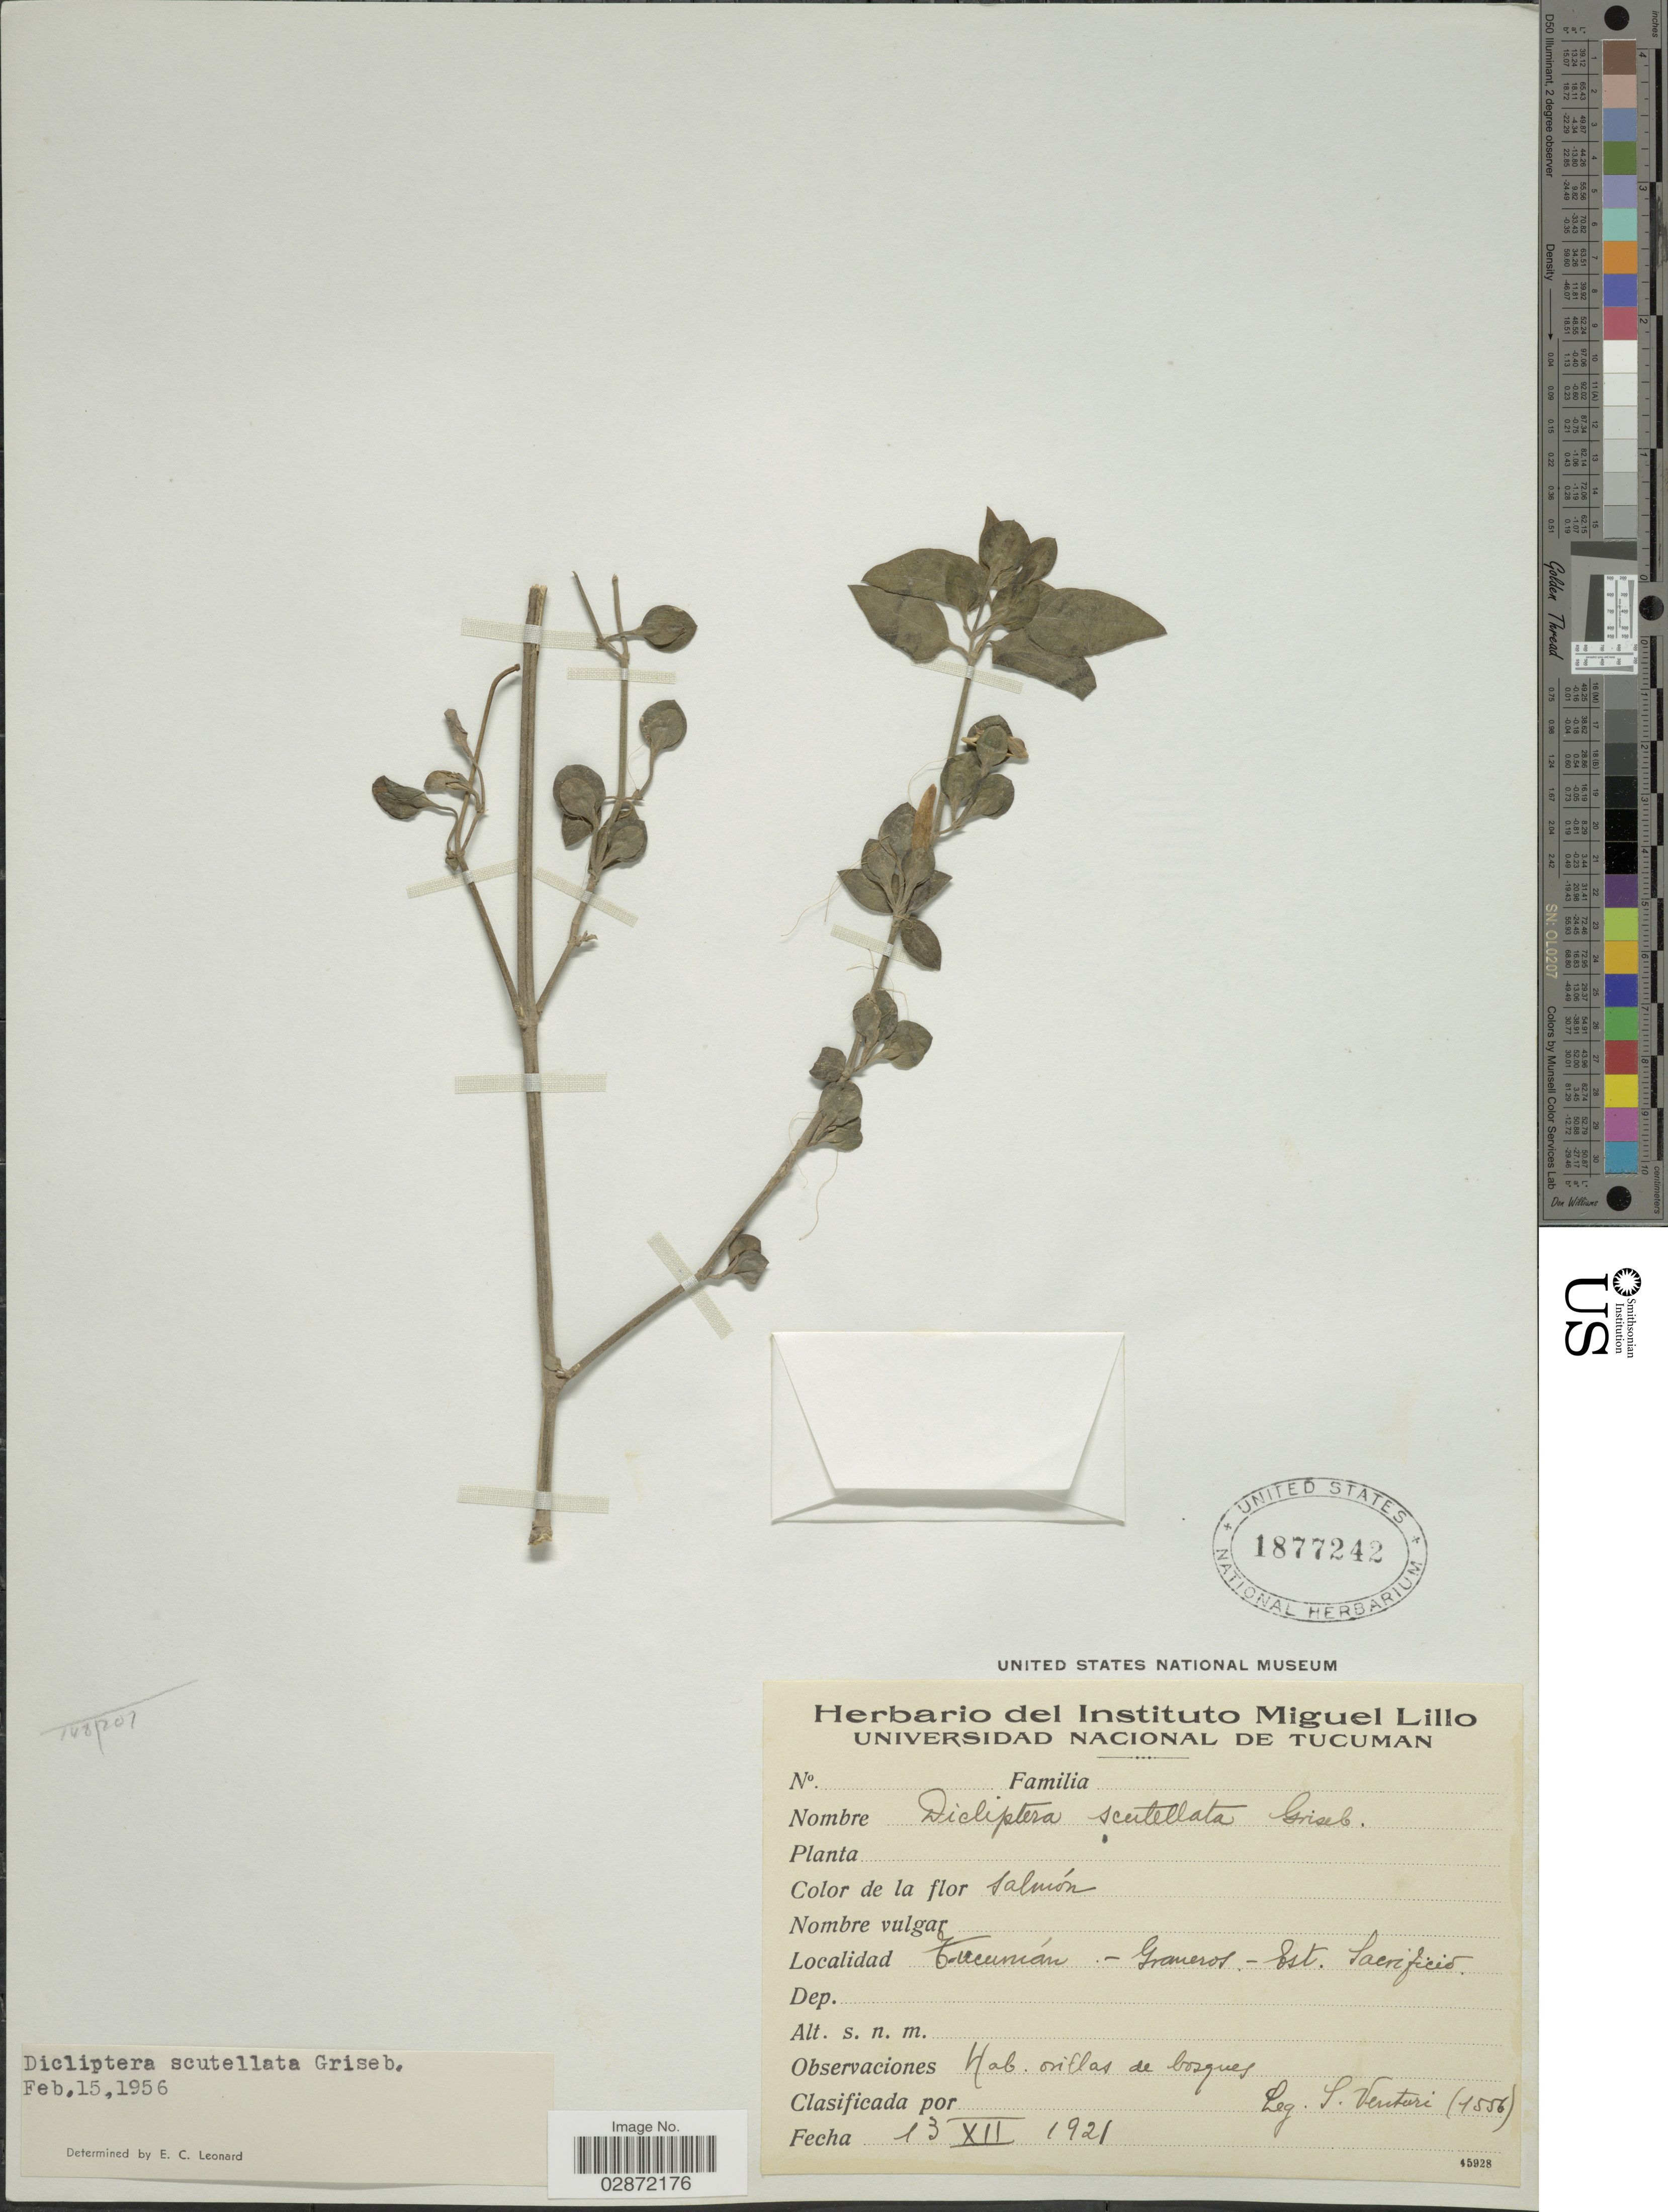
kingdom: Plantae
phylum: Tracheophyta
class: Magnoliopsida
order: Lamiales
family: Acanthaceae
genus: Dicliptera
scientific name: Dicliptera scutellata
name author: Griseb.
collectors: S. Venturi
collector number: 1556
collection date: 1921-12-13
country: Argentina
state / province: Tucuman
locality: Tucumán - Graneros - Est. Sacrificéo.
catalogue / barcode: US 1877242